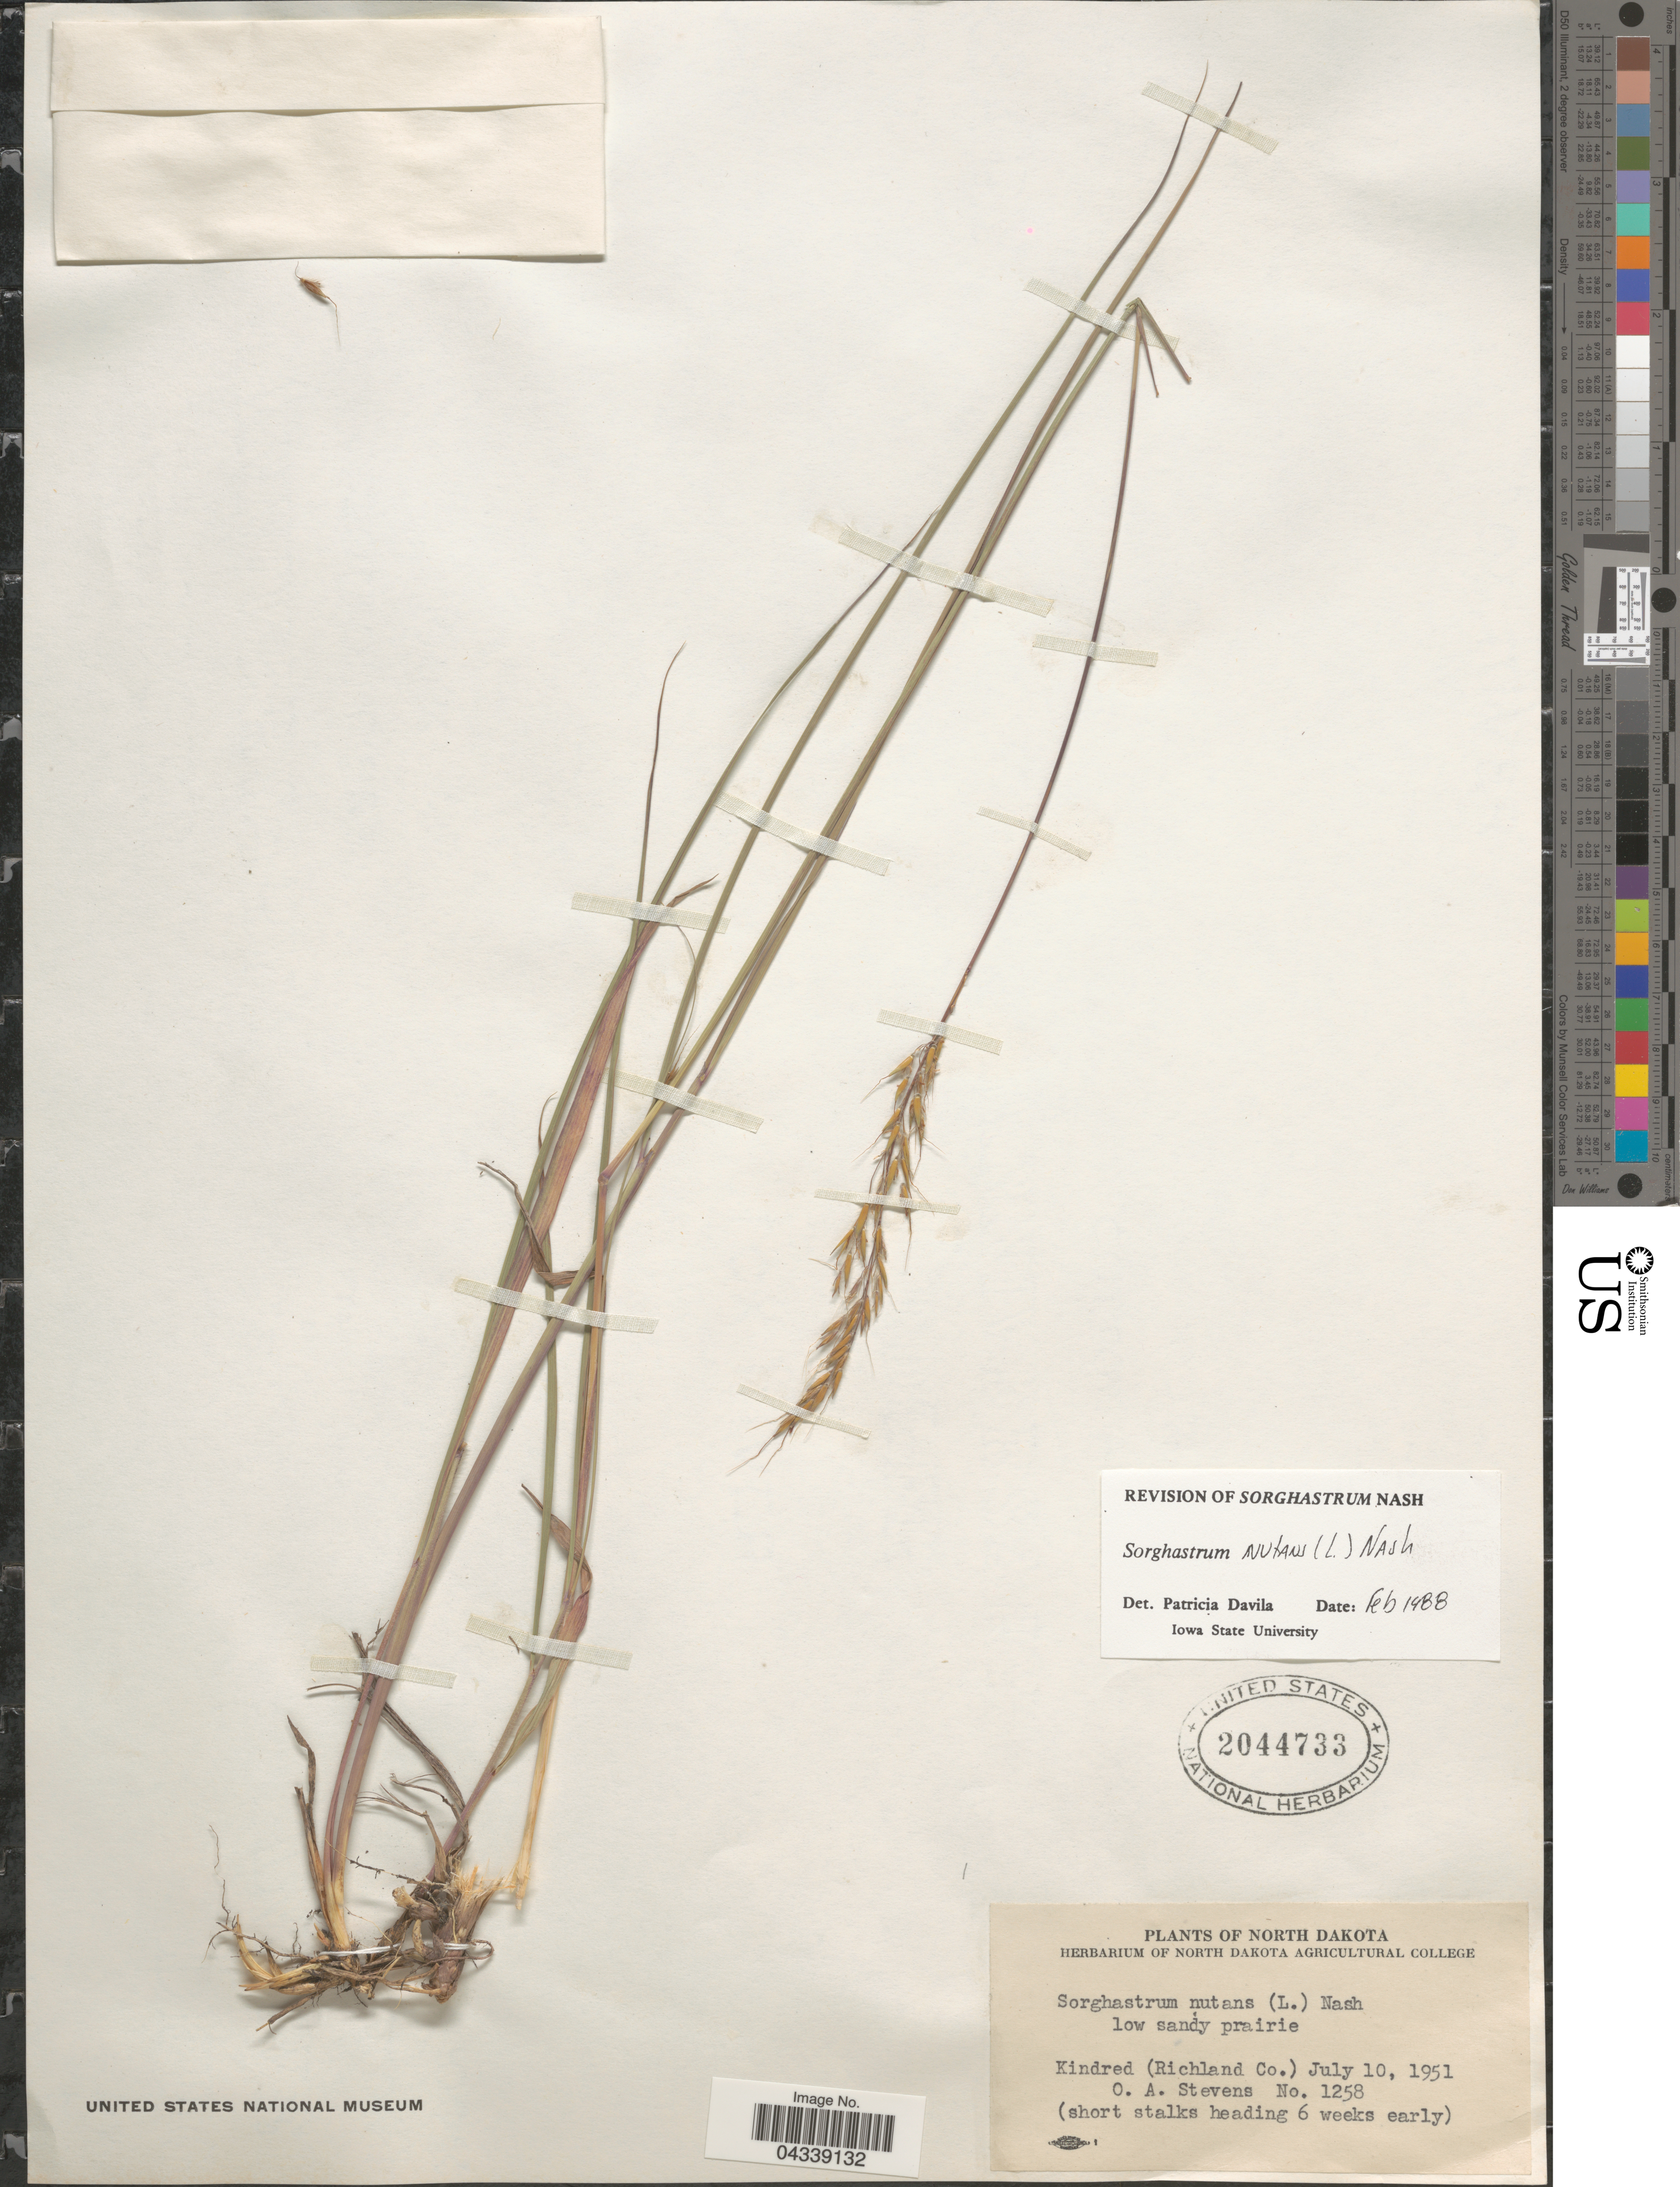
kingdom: Plantae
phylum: Tracheophyta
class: Liliopsida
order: Poales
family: Poaceae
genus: Sorghastrum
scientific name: Sorghastrum nutans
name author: (L.) Nash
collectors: O. A. Stevens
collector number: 1258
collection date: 1951-07-10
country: United States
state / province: North Dakota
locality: Kindred (Richland Co.).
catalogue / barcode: US 2044733